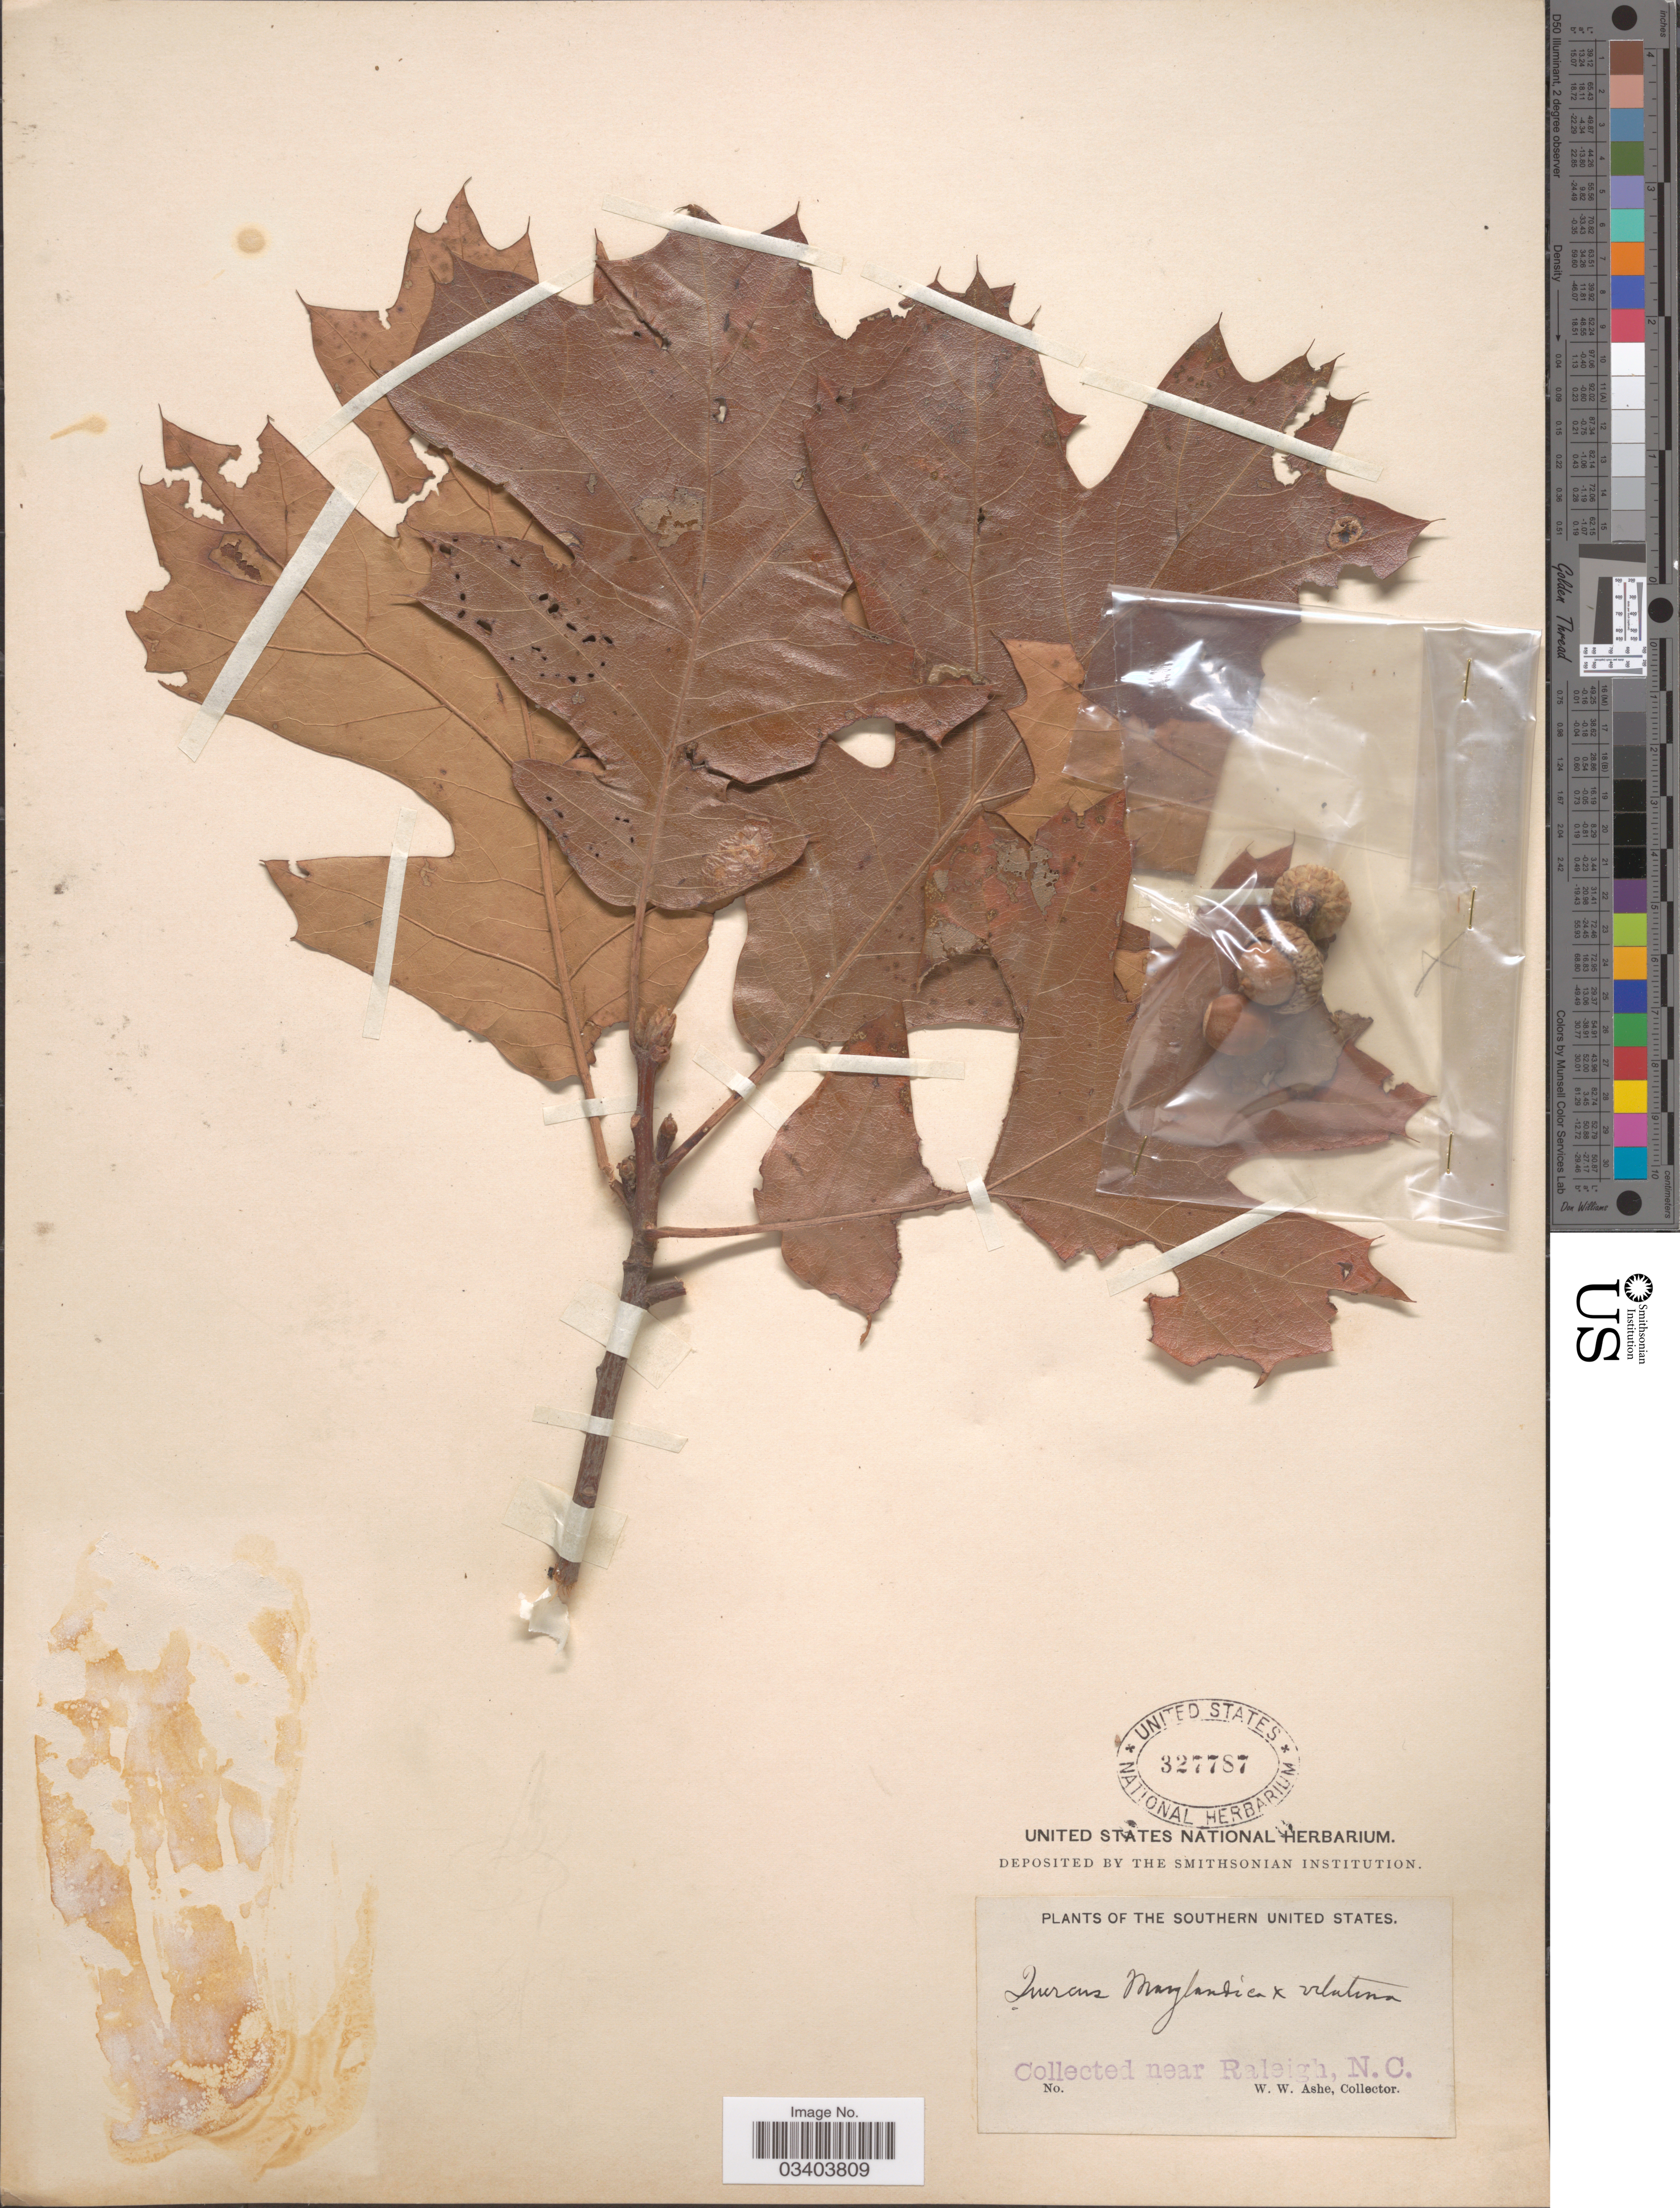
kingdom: Plantae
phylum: Tracheophyta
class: Magnoliopsida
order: Fagales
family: Fagaceae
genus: Quercus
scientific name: Quercus x bushii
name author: Sarg.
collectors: W. W. Ashe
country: United States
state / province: North Carolina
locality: The Southern United States. Near Raleigh.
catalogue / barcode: US 327787